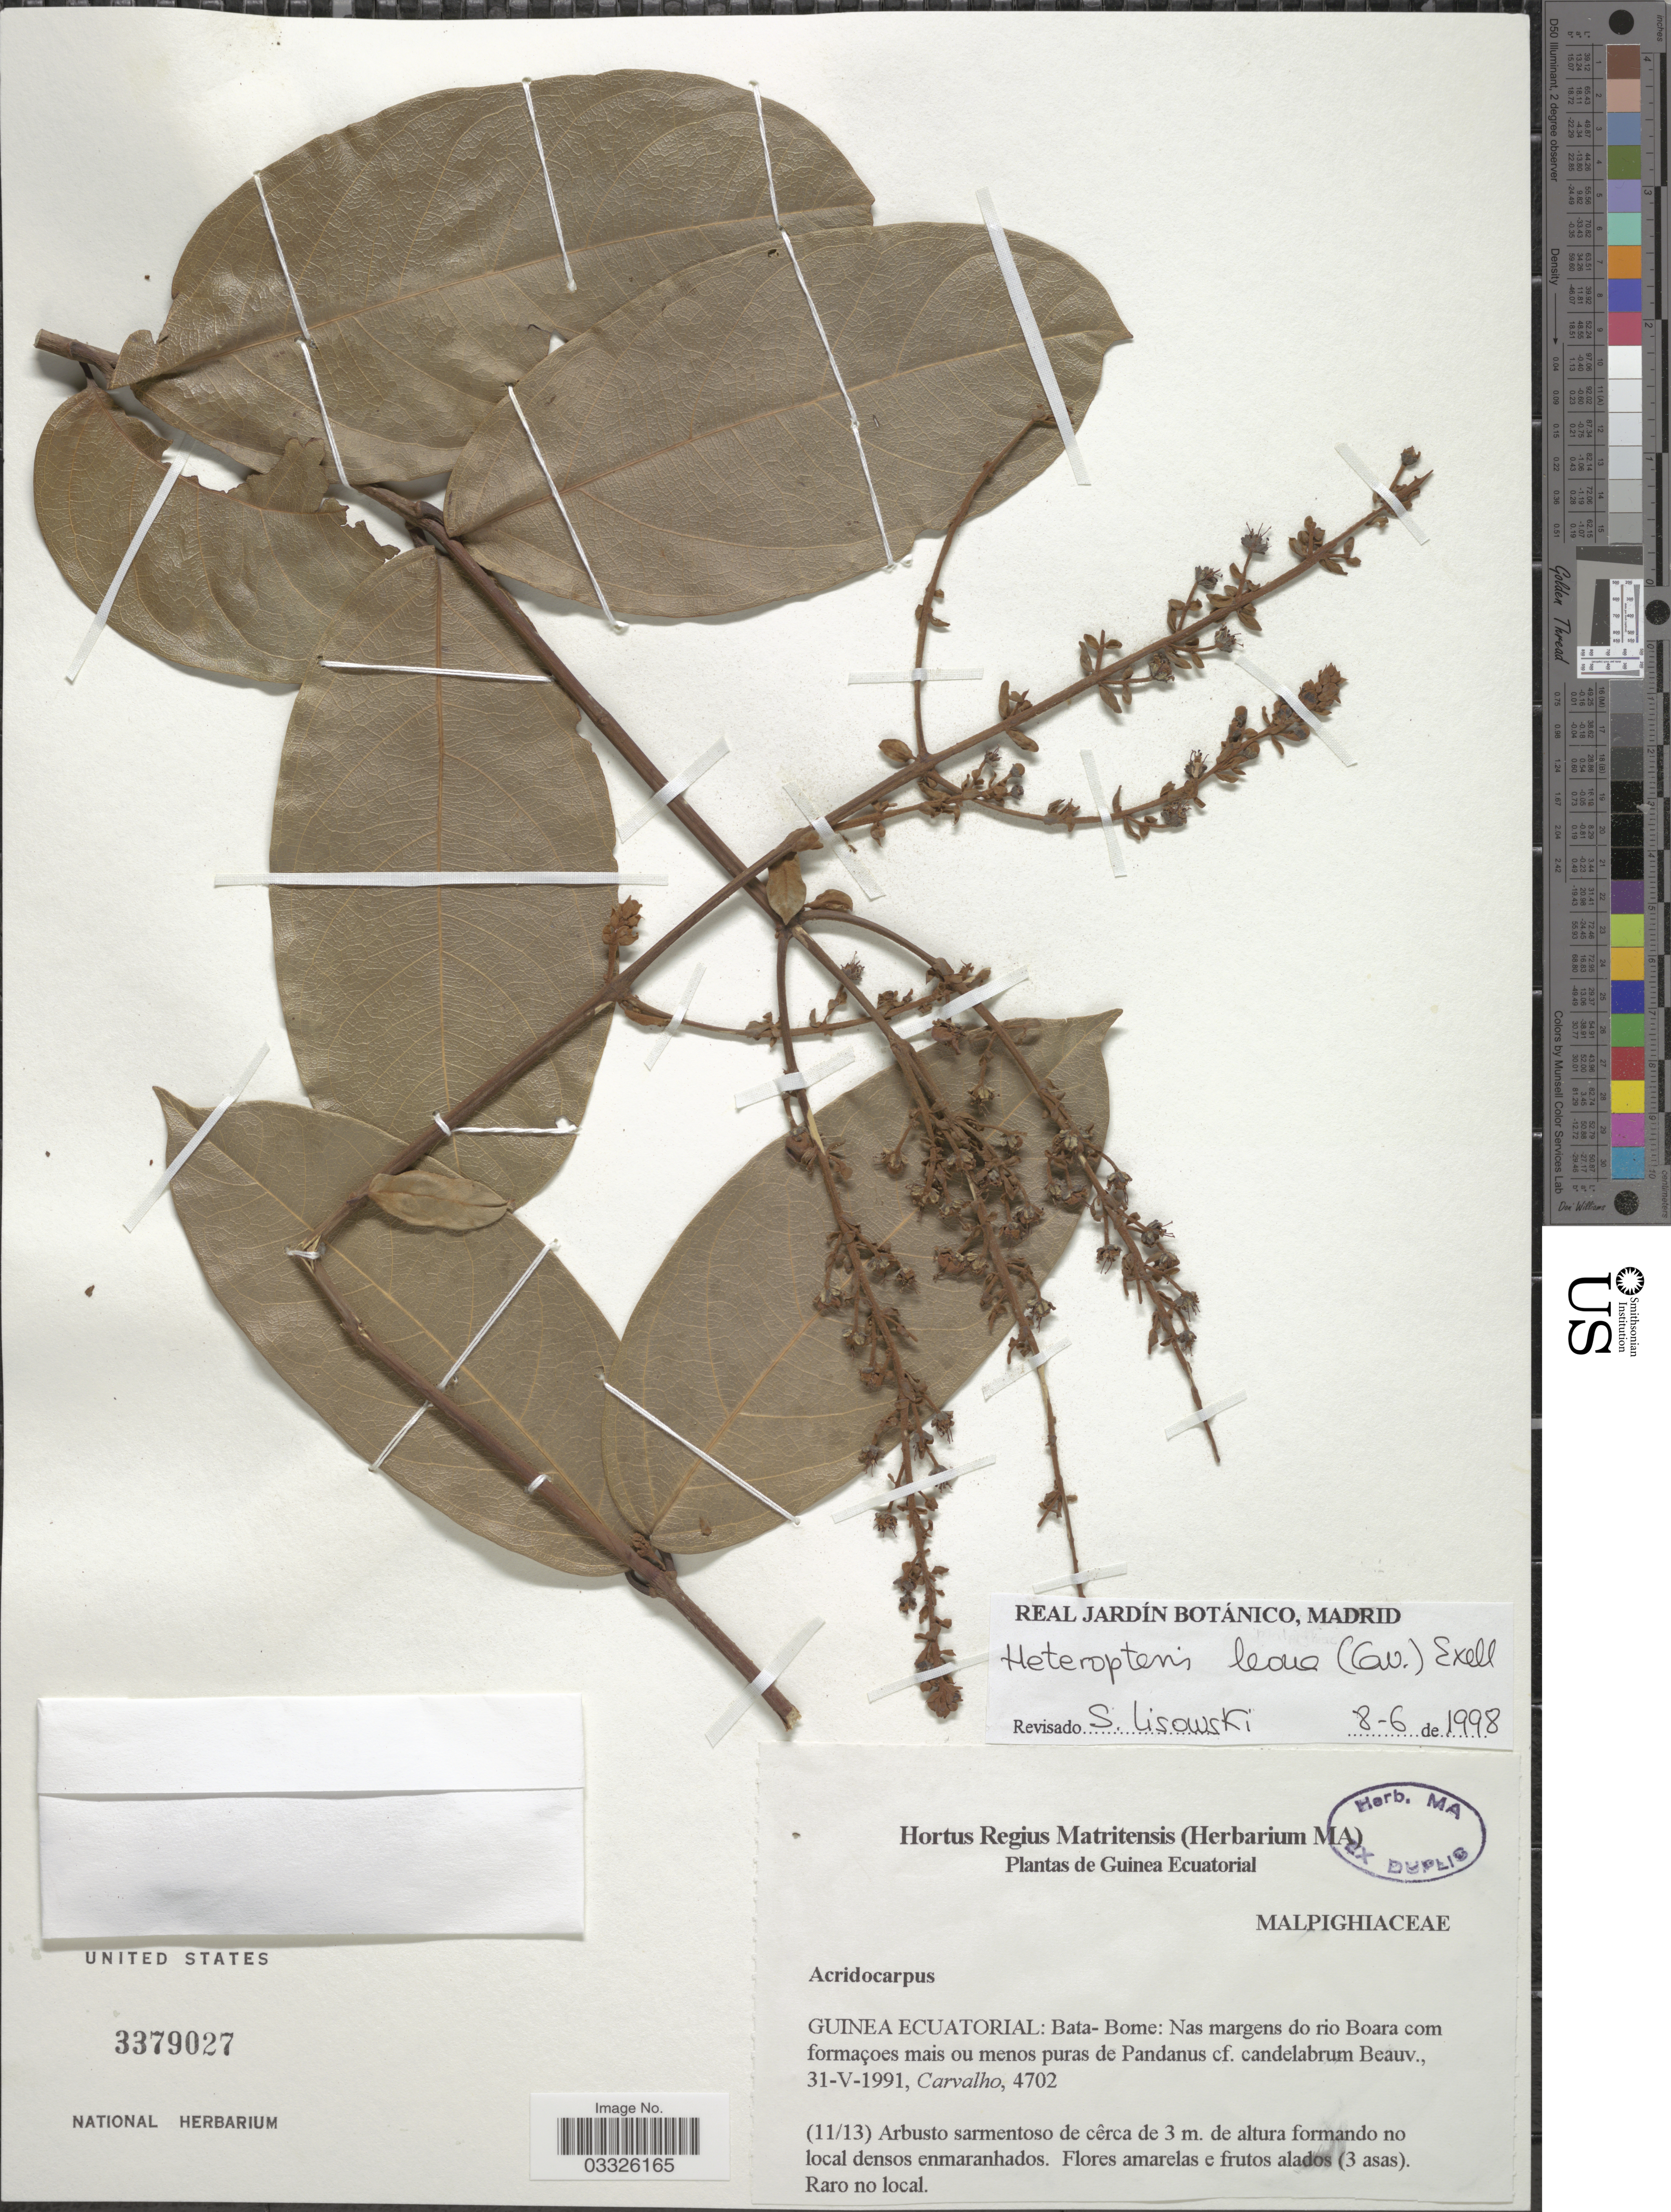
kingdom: Plantae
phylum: Tracheophyta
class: Magnoliopsida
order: Malpighiales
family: Malpighiaceae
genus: Heteropterys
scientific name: Heteropterys leona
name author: (Cav.) Exell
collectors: Carvalho, --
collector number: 4702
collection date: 1991-05-31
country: Equatorial Guinea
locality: Guinea Ecuatorial: Bata-Bome: Nas margens do rio Boara com formaçoes mais ou menos.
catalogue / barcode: US 3379027